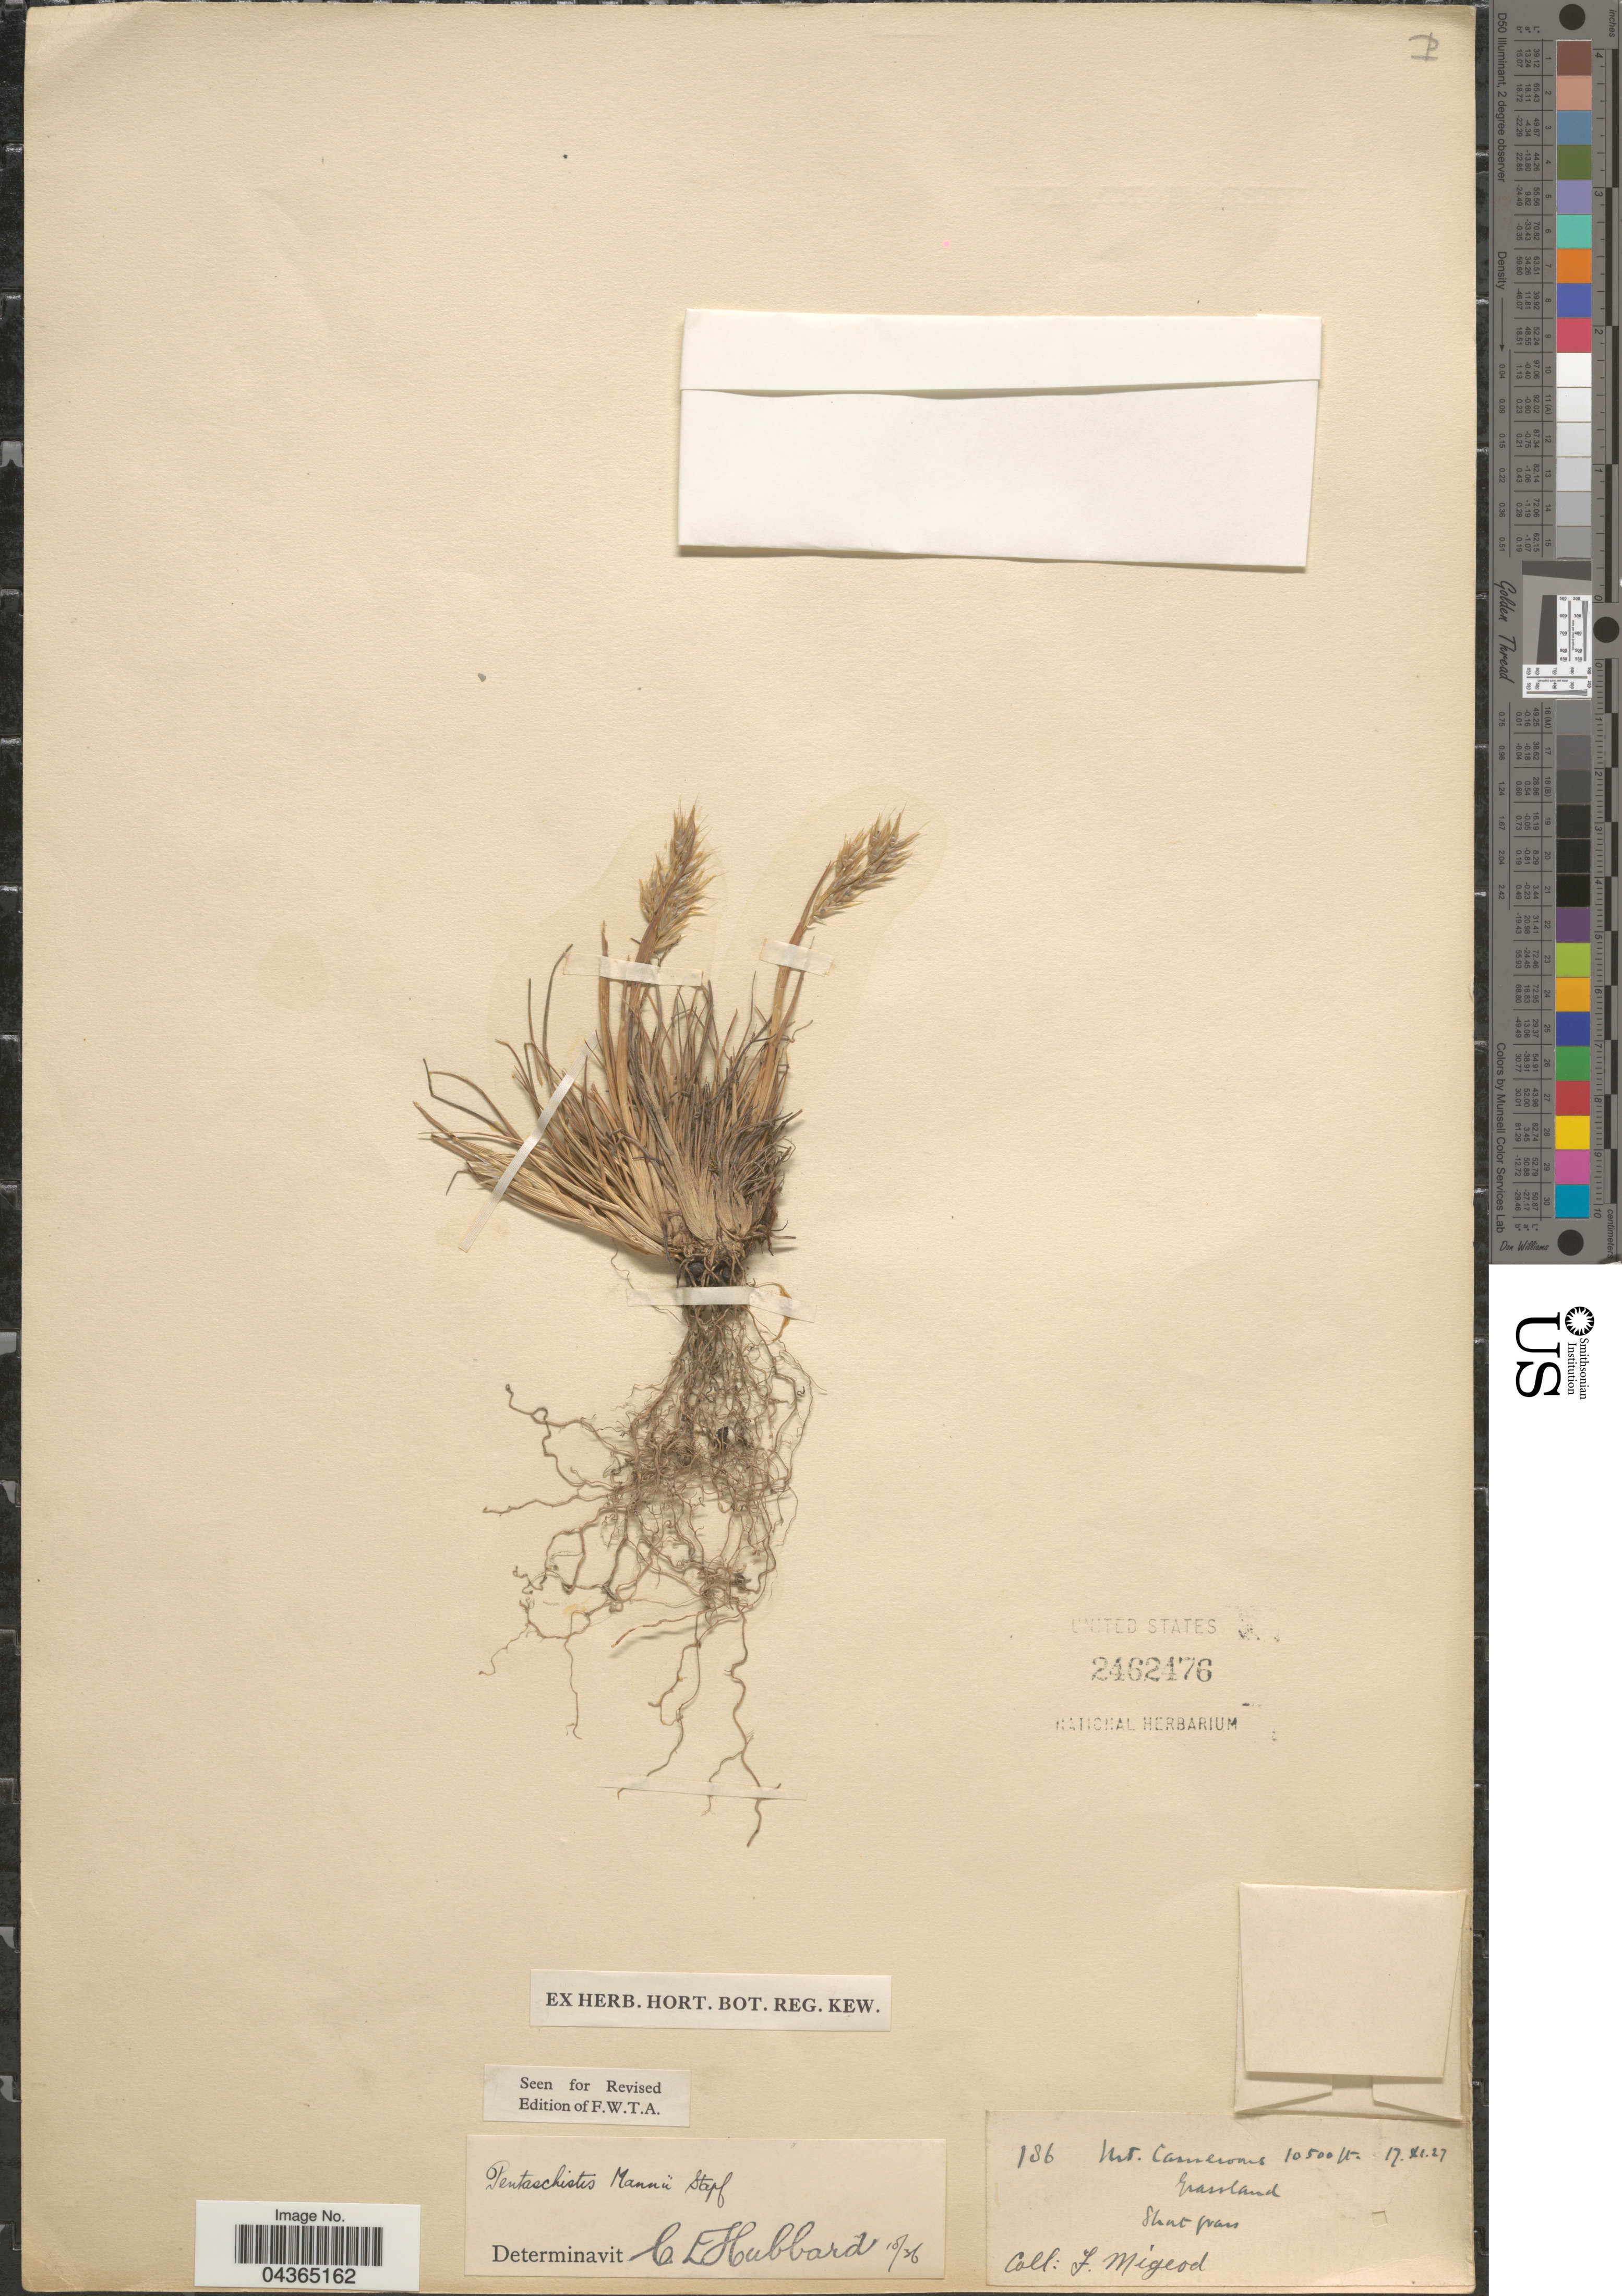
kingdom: Plantae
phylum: Tracheophyta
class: Liliopsida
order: Poales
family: Poaceae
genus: Pentameris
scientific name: Pentameris pictigluma var. mannii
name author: (Stapf ex C. E. Hubb.) Galley & H.P. Linder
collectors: J. Migeod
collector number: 186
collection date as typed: Transcribed d/m/y: 17/11/27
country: Cameroon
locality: Mt. Cameroons.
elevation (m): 3200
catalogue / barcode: US 2462476